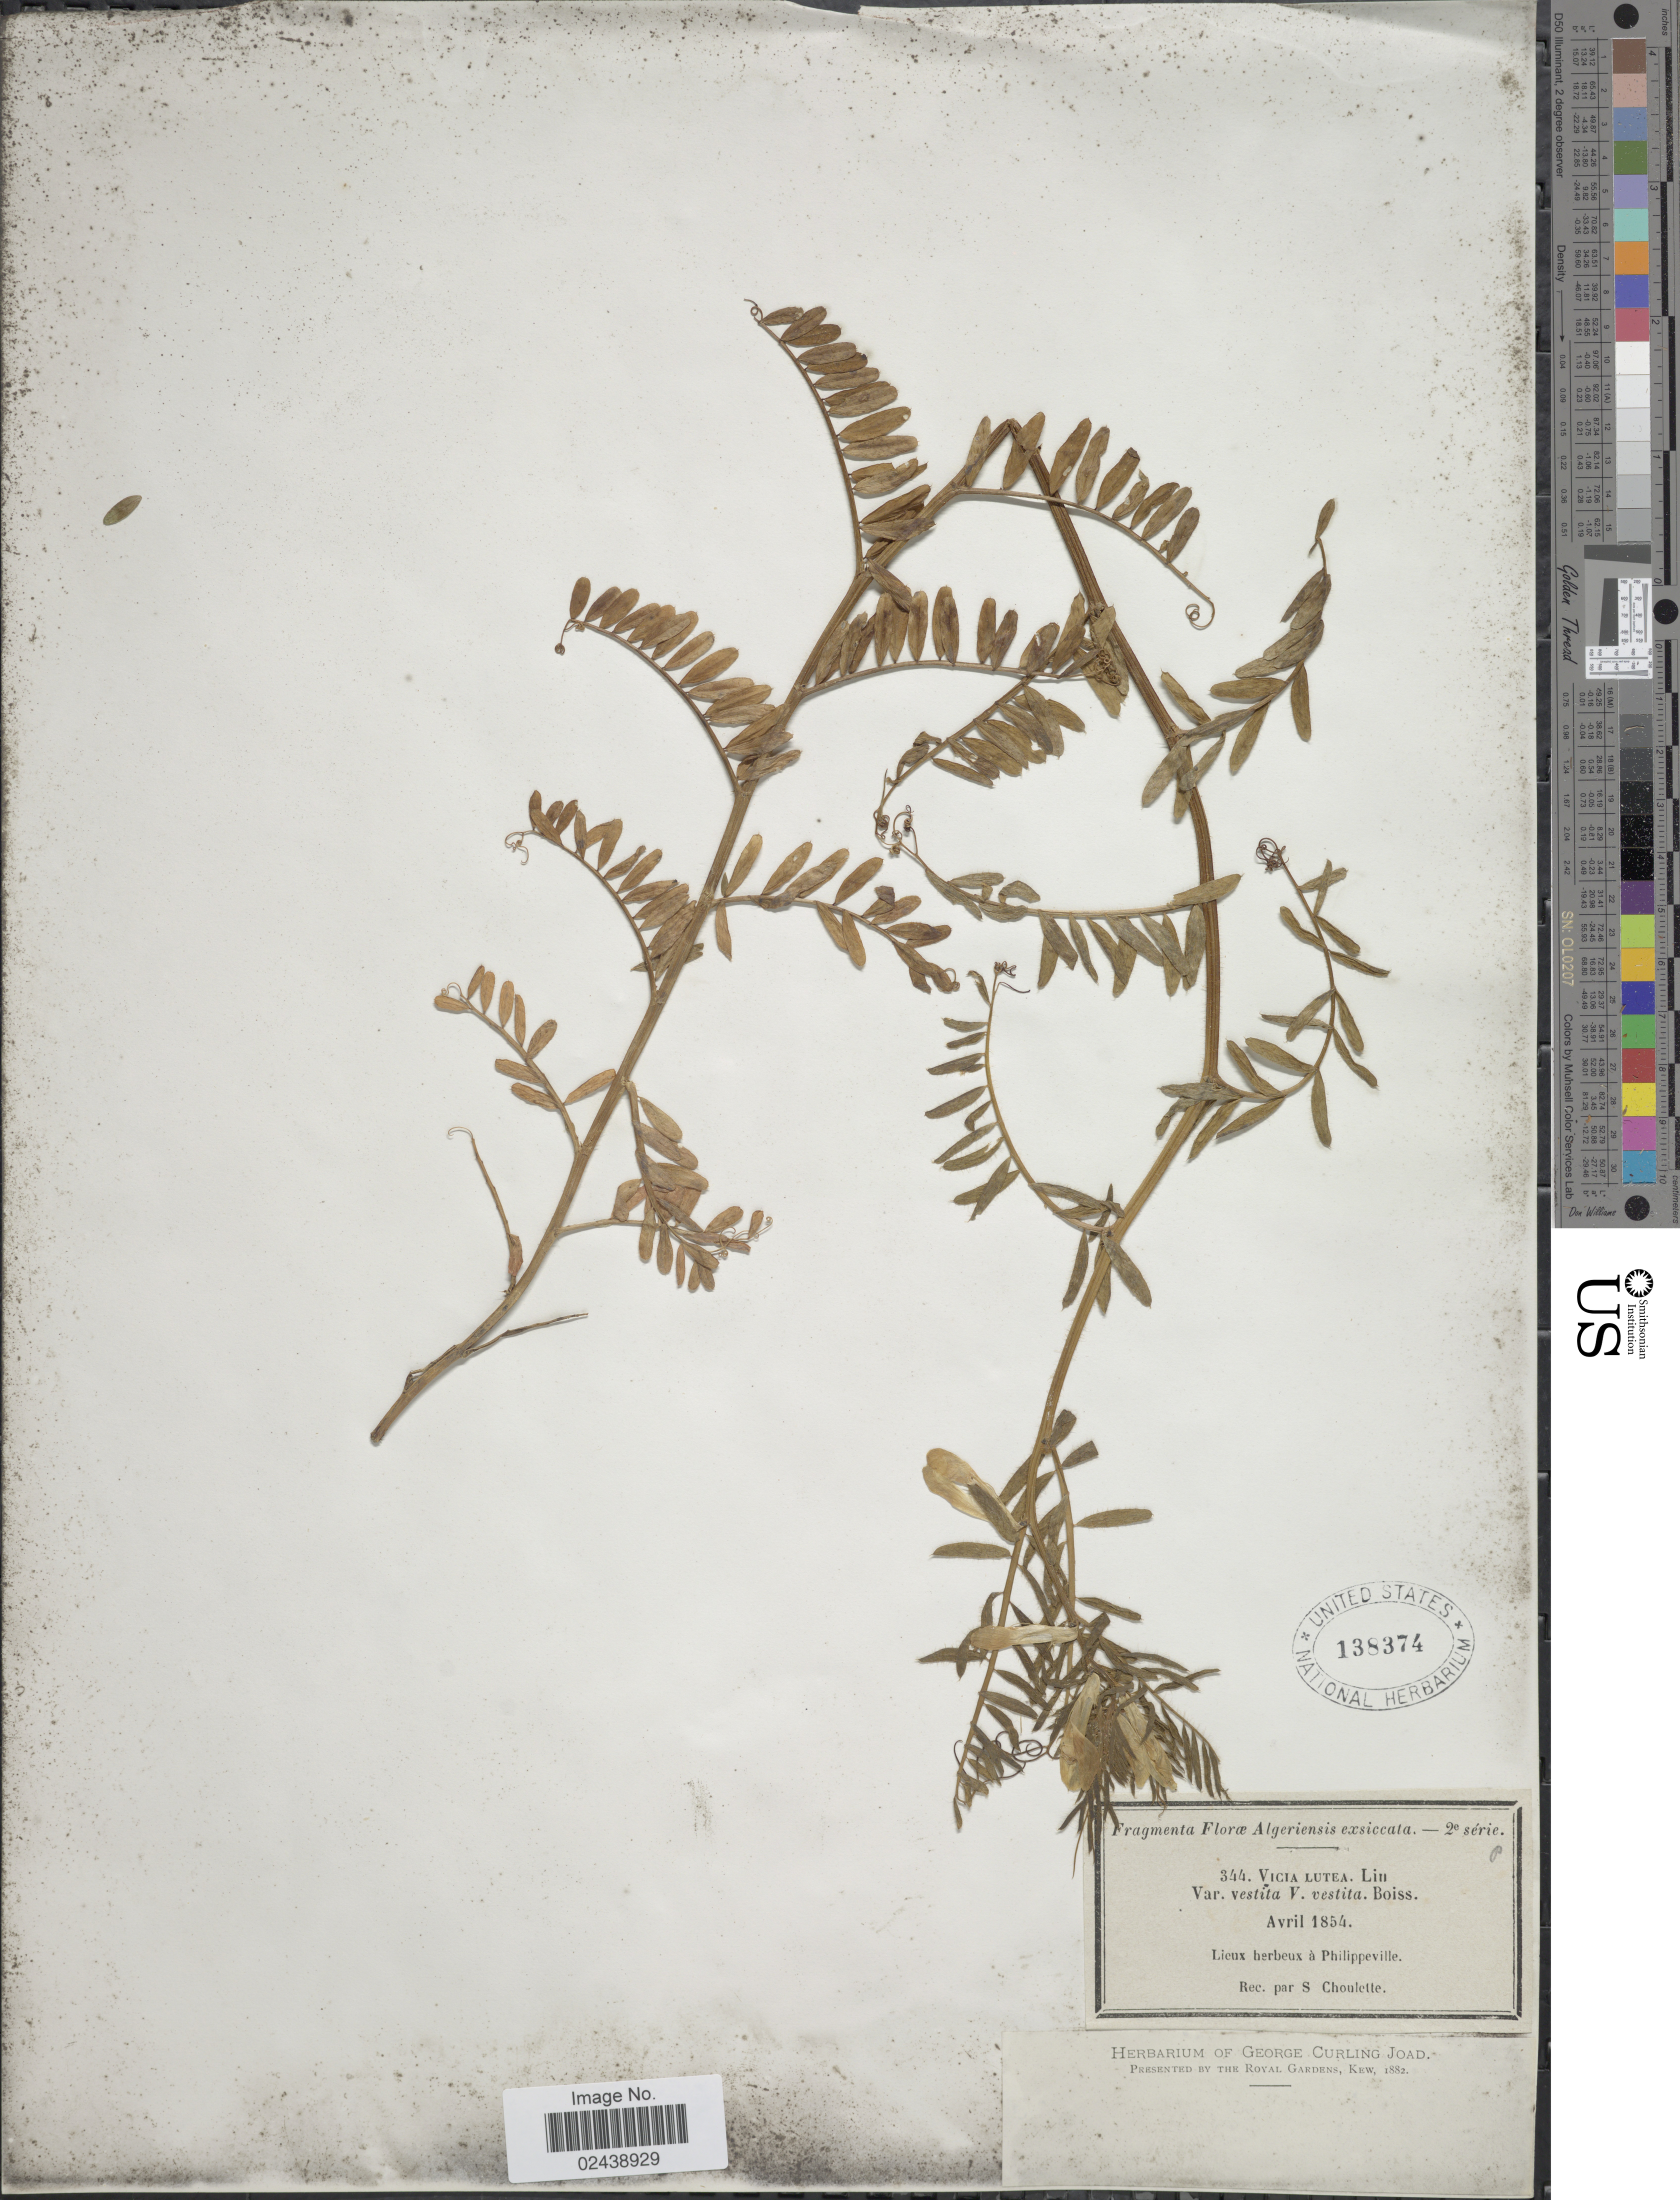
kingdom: Plantae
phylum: Tracheophyta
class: Magnoliopsida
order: Fabales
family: Fabaceae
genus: Vicia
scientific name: Vicia lutea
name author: L.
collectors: S. Choulette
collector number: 344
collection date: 1854-04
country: Algeria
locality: Lieux barbeux a Philippeville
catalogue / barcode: US 138374